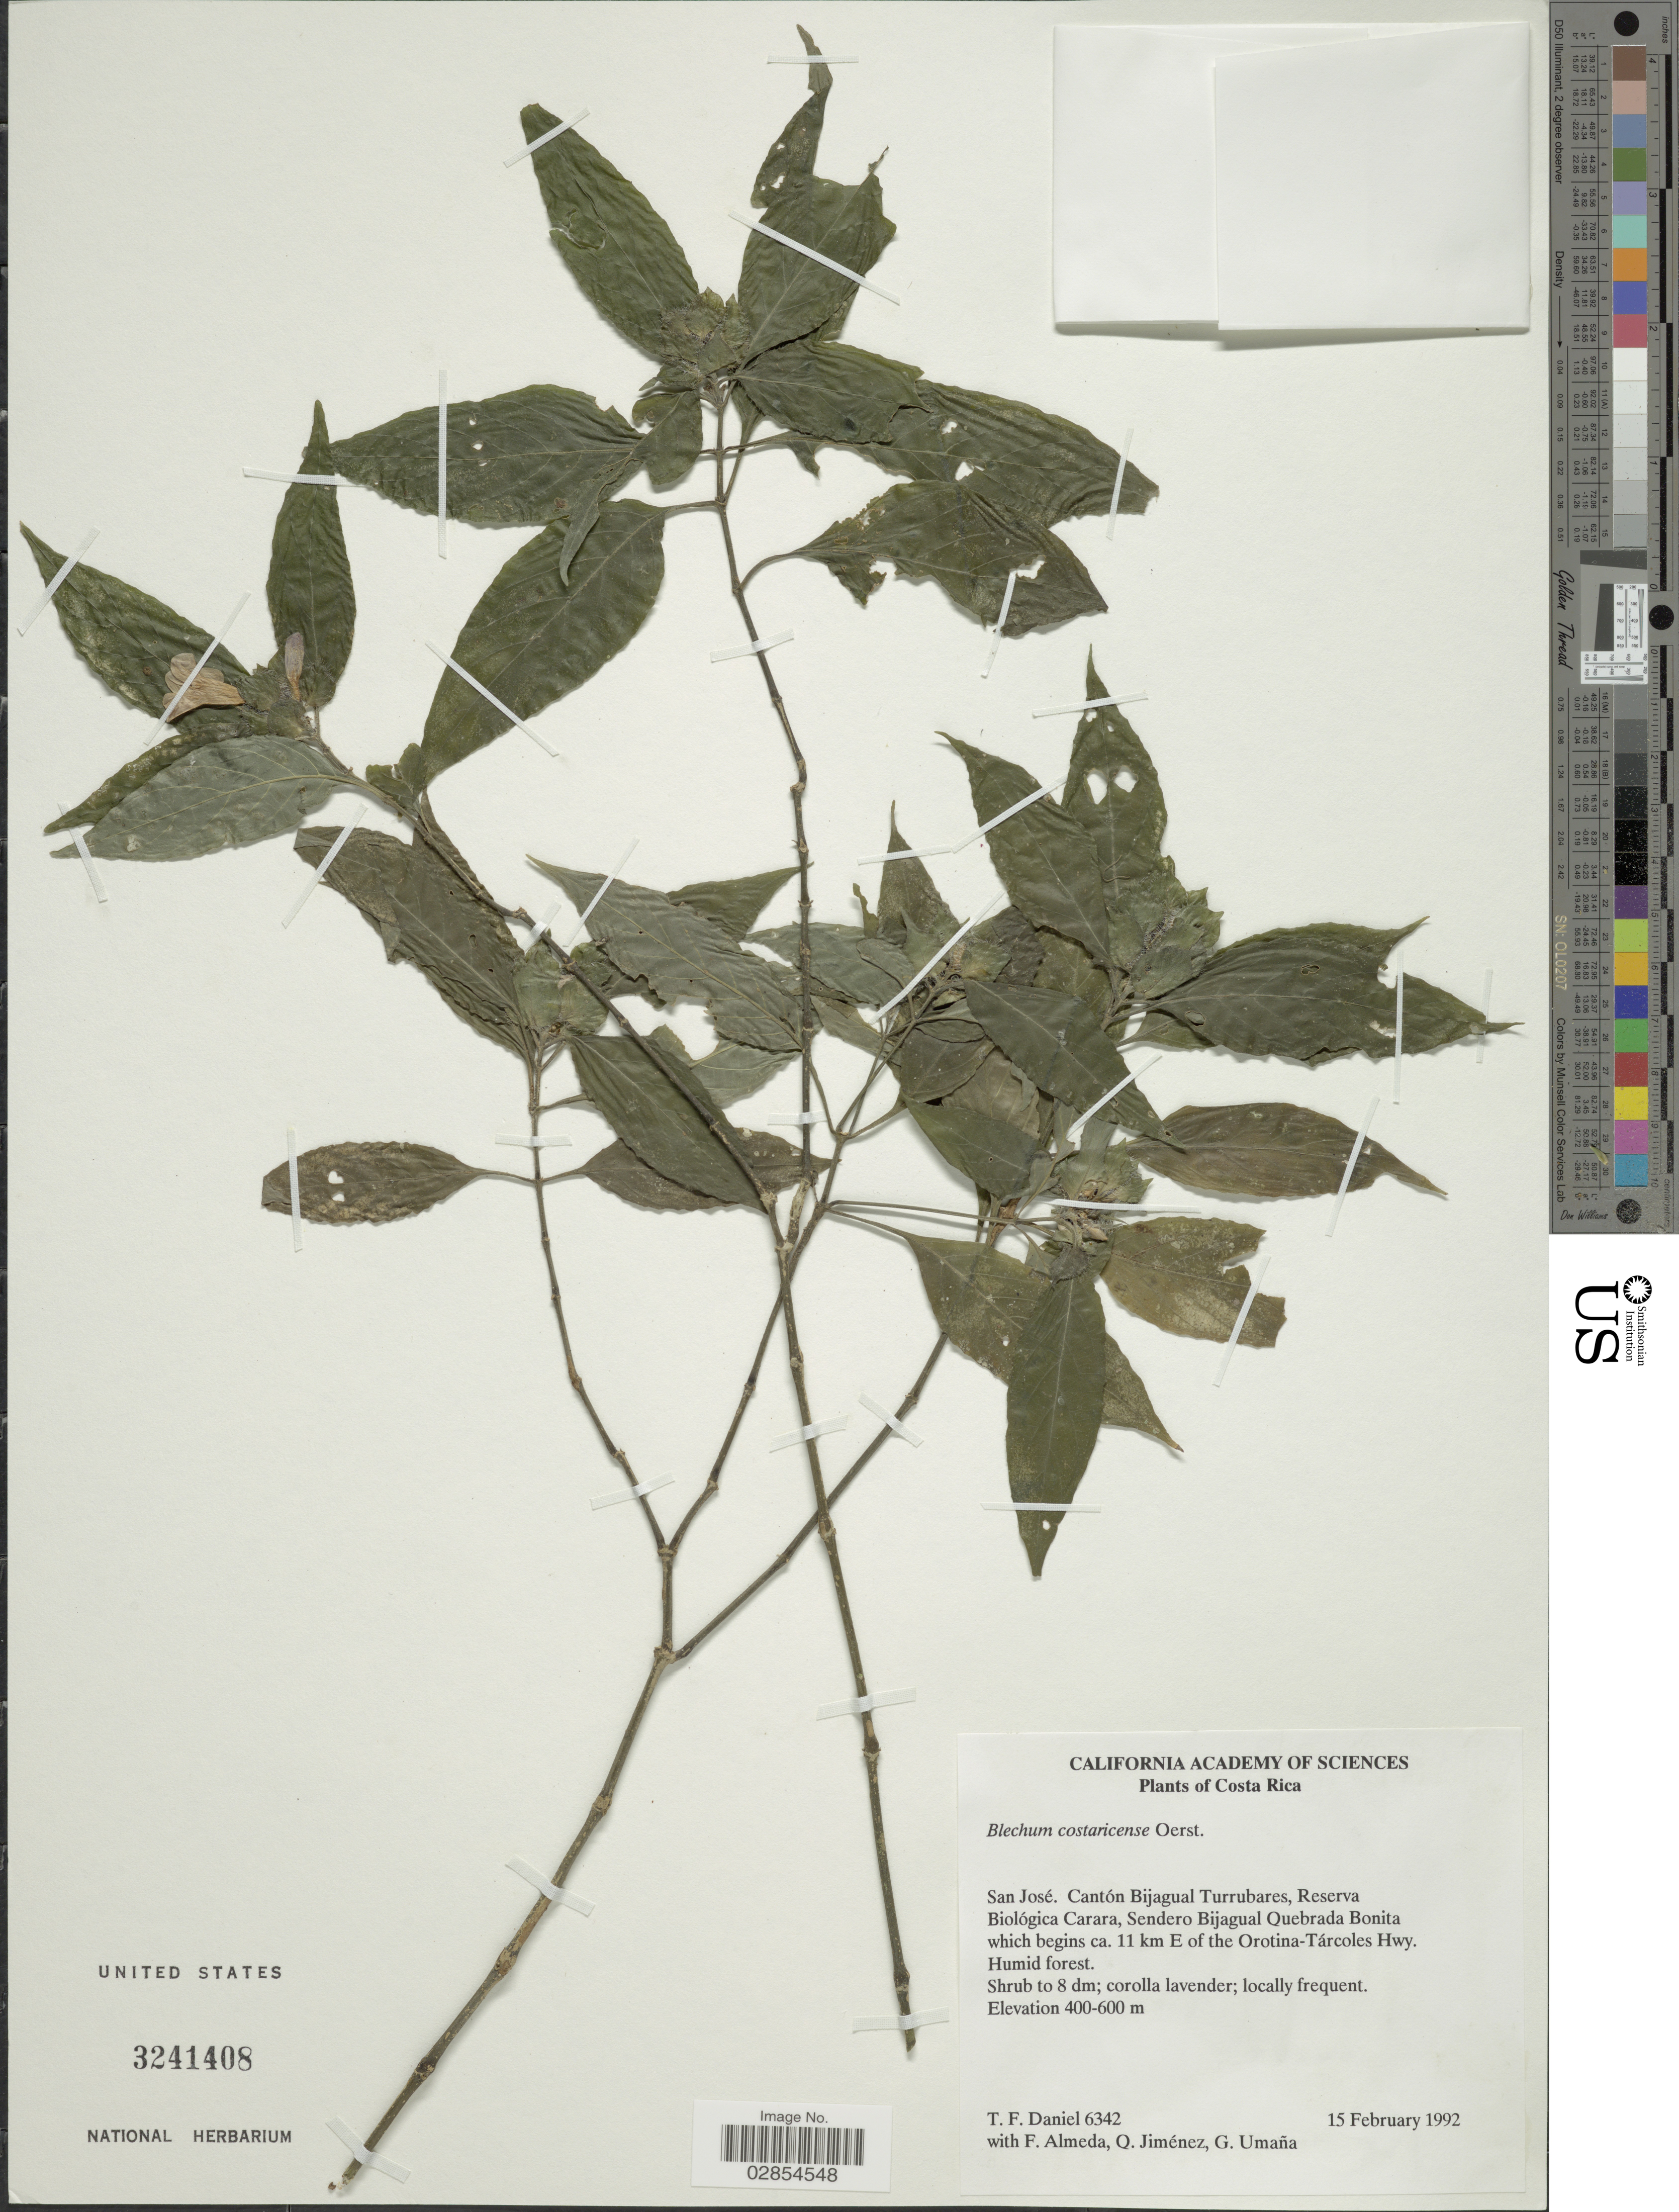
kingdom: Plantae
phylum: Tracheophyta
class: Magnoliopsida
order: Lamiales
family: Acanthaceae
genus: Blechum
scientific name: Blechum costaricense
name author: Oerst.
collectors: T. F. Daniel, F. Almeda, Q. Jiménez Madrigal & G. Umana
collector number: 6342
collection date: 1992-02-15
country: Costa Rica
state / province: San José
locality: San José. Cantón Bijagual Turrubares, Reserva Biológica Carara, Sendero Bijagual Quebrada Bonita which begins ca. 11 km E of the Orotina-Tárcoles Hwy.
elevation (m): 400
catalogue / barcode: US 3241408